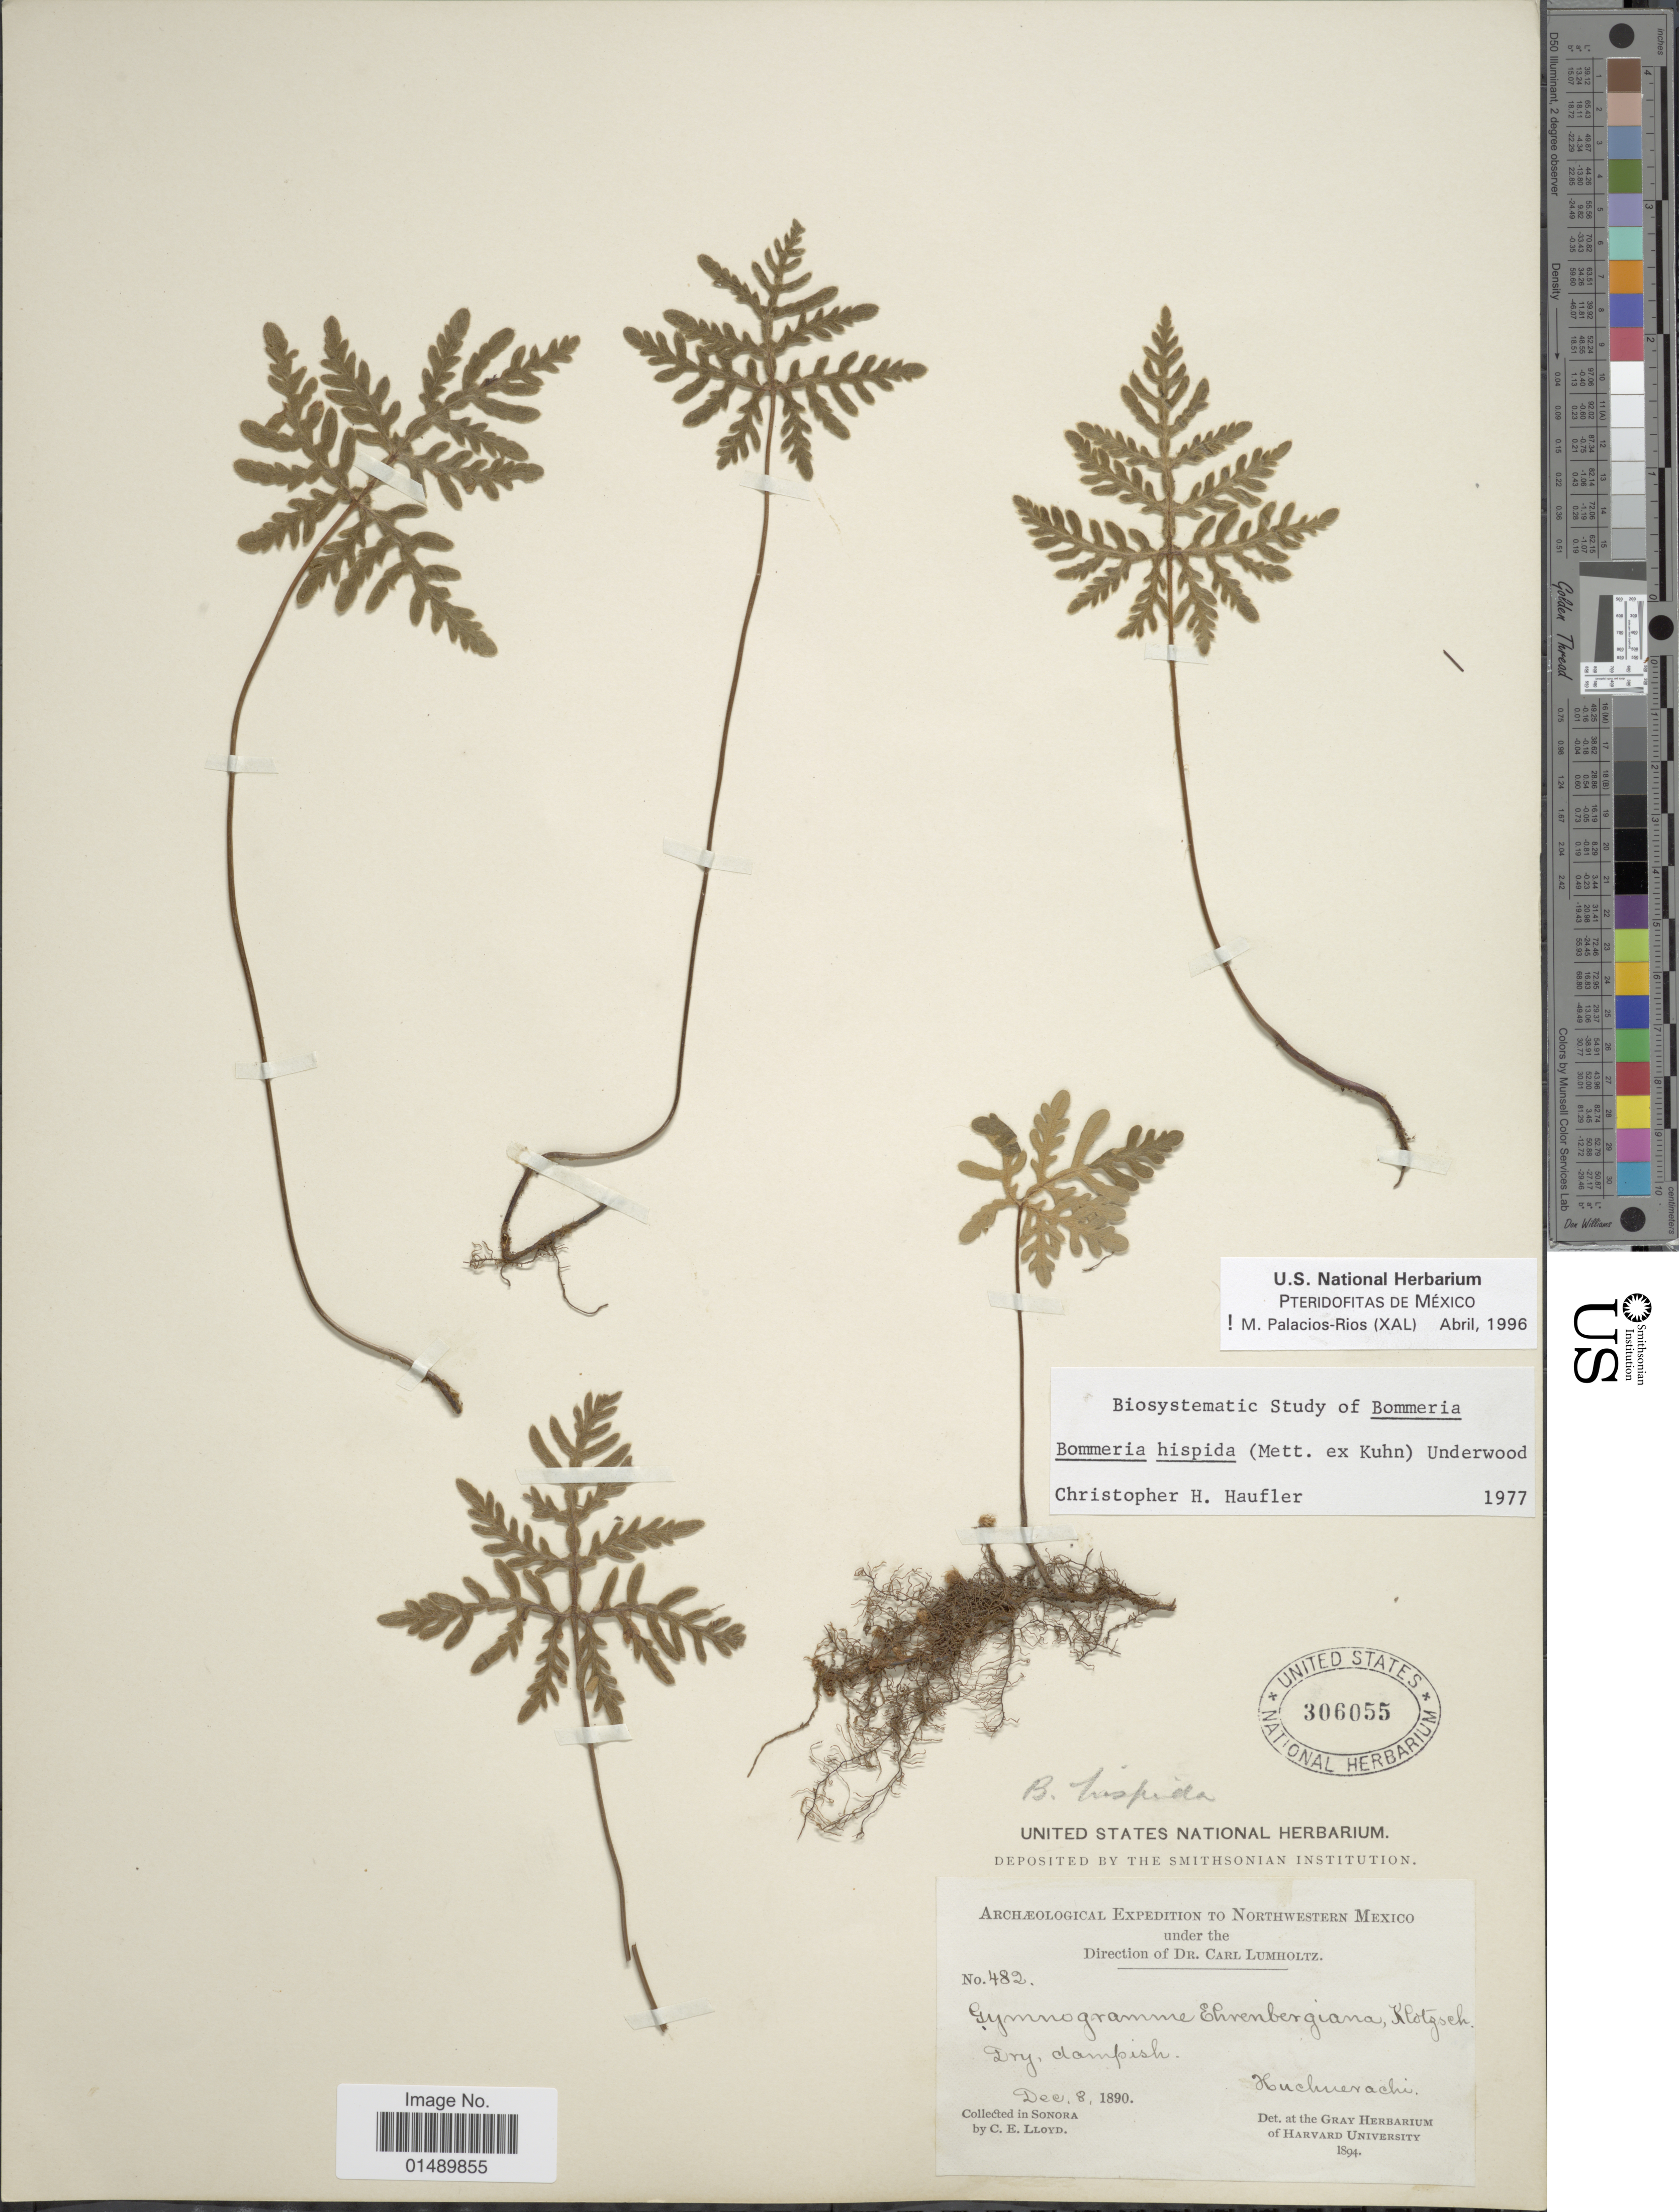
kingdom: Plantae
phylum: Tracheophyta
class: Polypodiopsida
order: Polypodiales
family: Pteridaceae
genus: Bommeria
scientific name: Bommeria hispida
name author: (Mett. ex Kuhn) Underw.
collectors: Lloyd, C. E.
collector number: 482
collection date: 1890-12-08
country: Mexico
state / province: Sonora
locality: Northwestern Mexico, Huchuerachi.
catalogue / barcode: US 306055